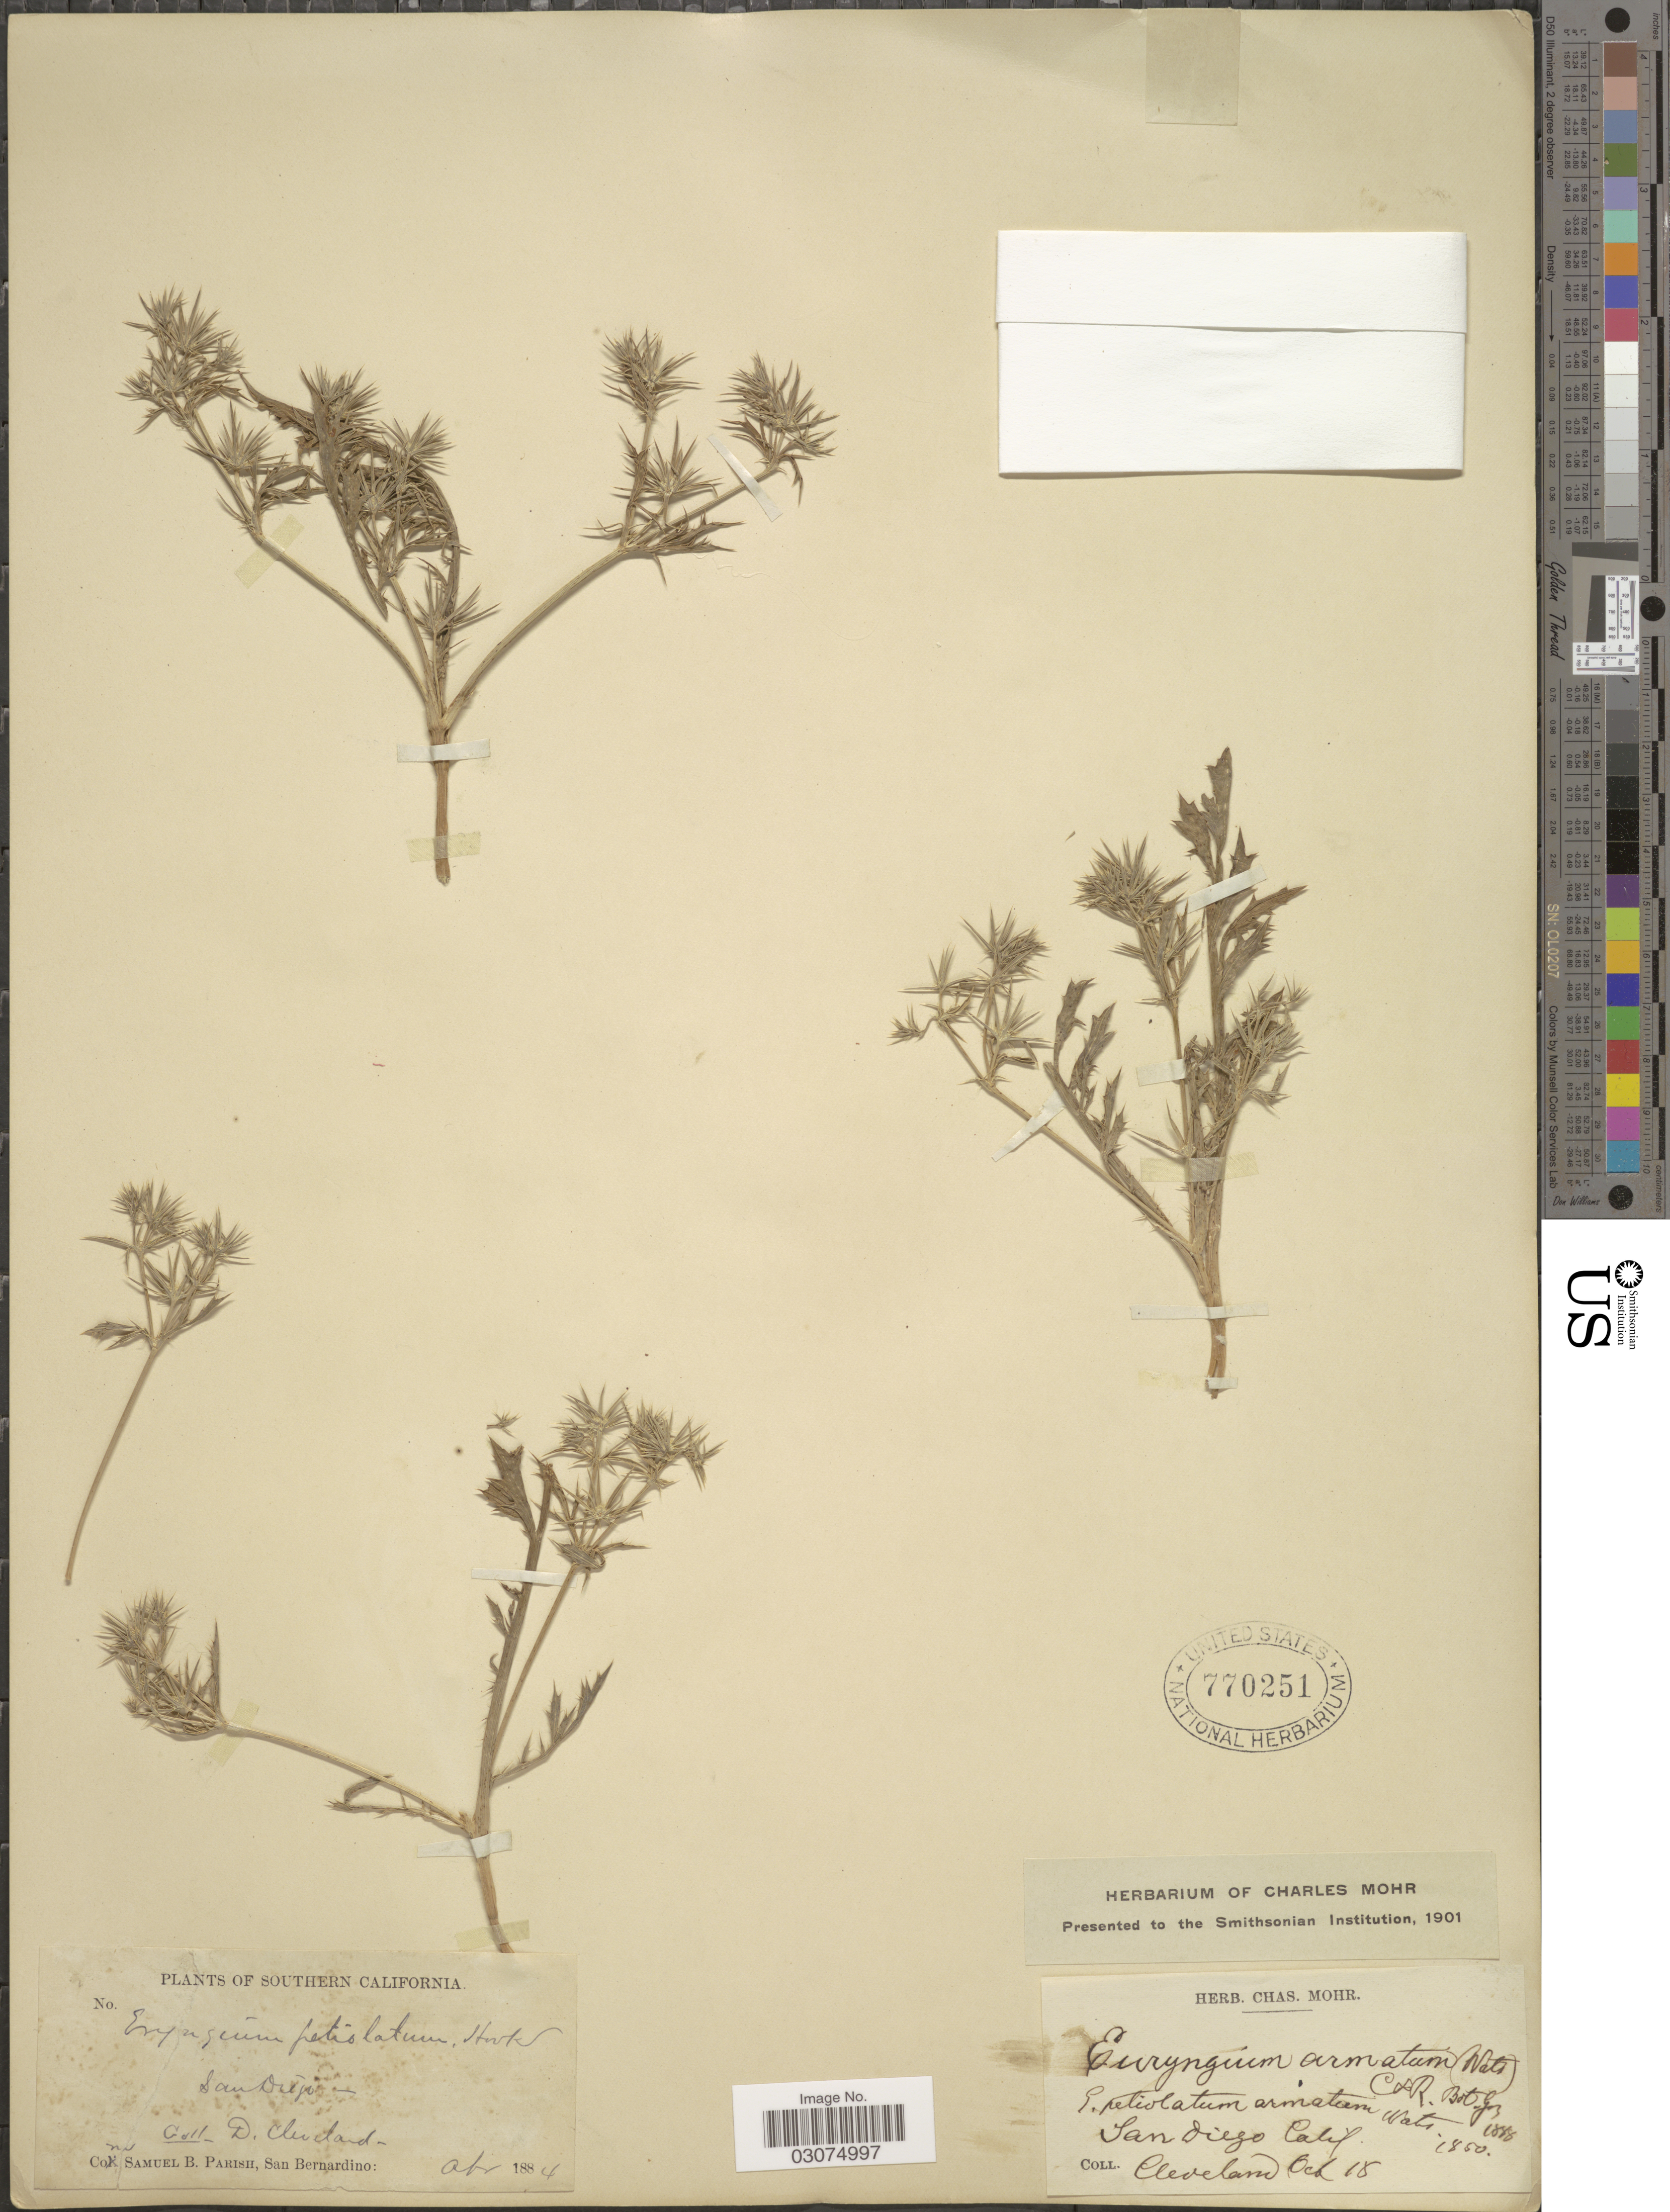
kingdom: Plantae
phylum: Tracheophyta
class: Magnoliopsida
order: Apiales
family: Apiaceae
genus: Eryngium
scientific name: Eryngium petiolatum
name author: Hook.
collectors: D. Cleveland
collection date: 1884-03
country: United States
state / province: California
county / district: San Diego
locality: Southern California. San Diego.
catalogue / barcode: US 770251